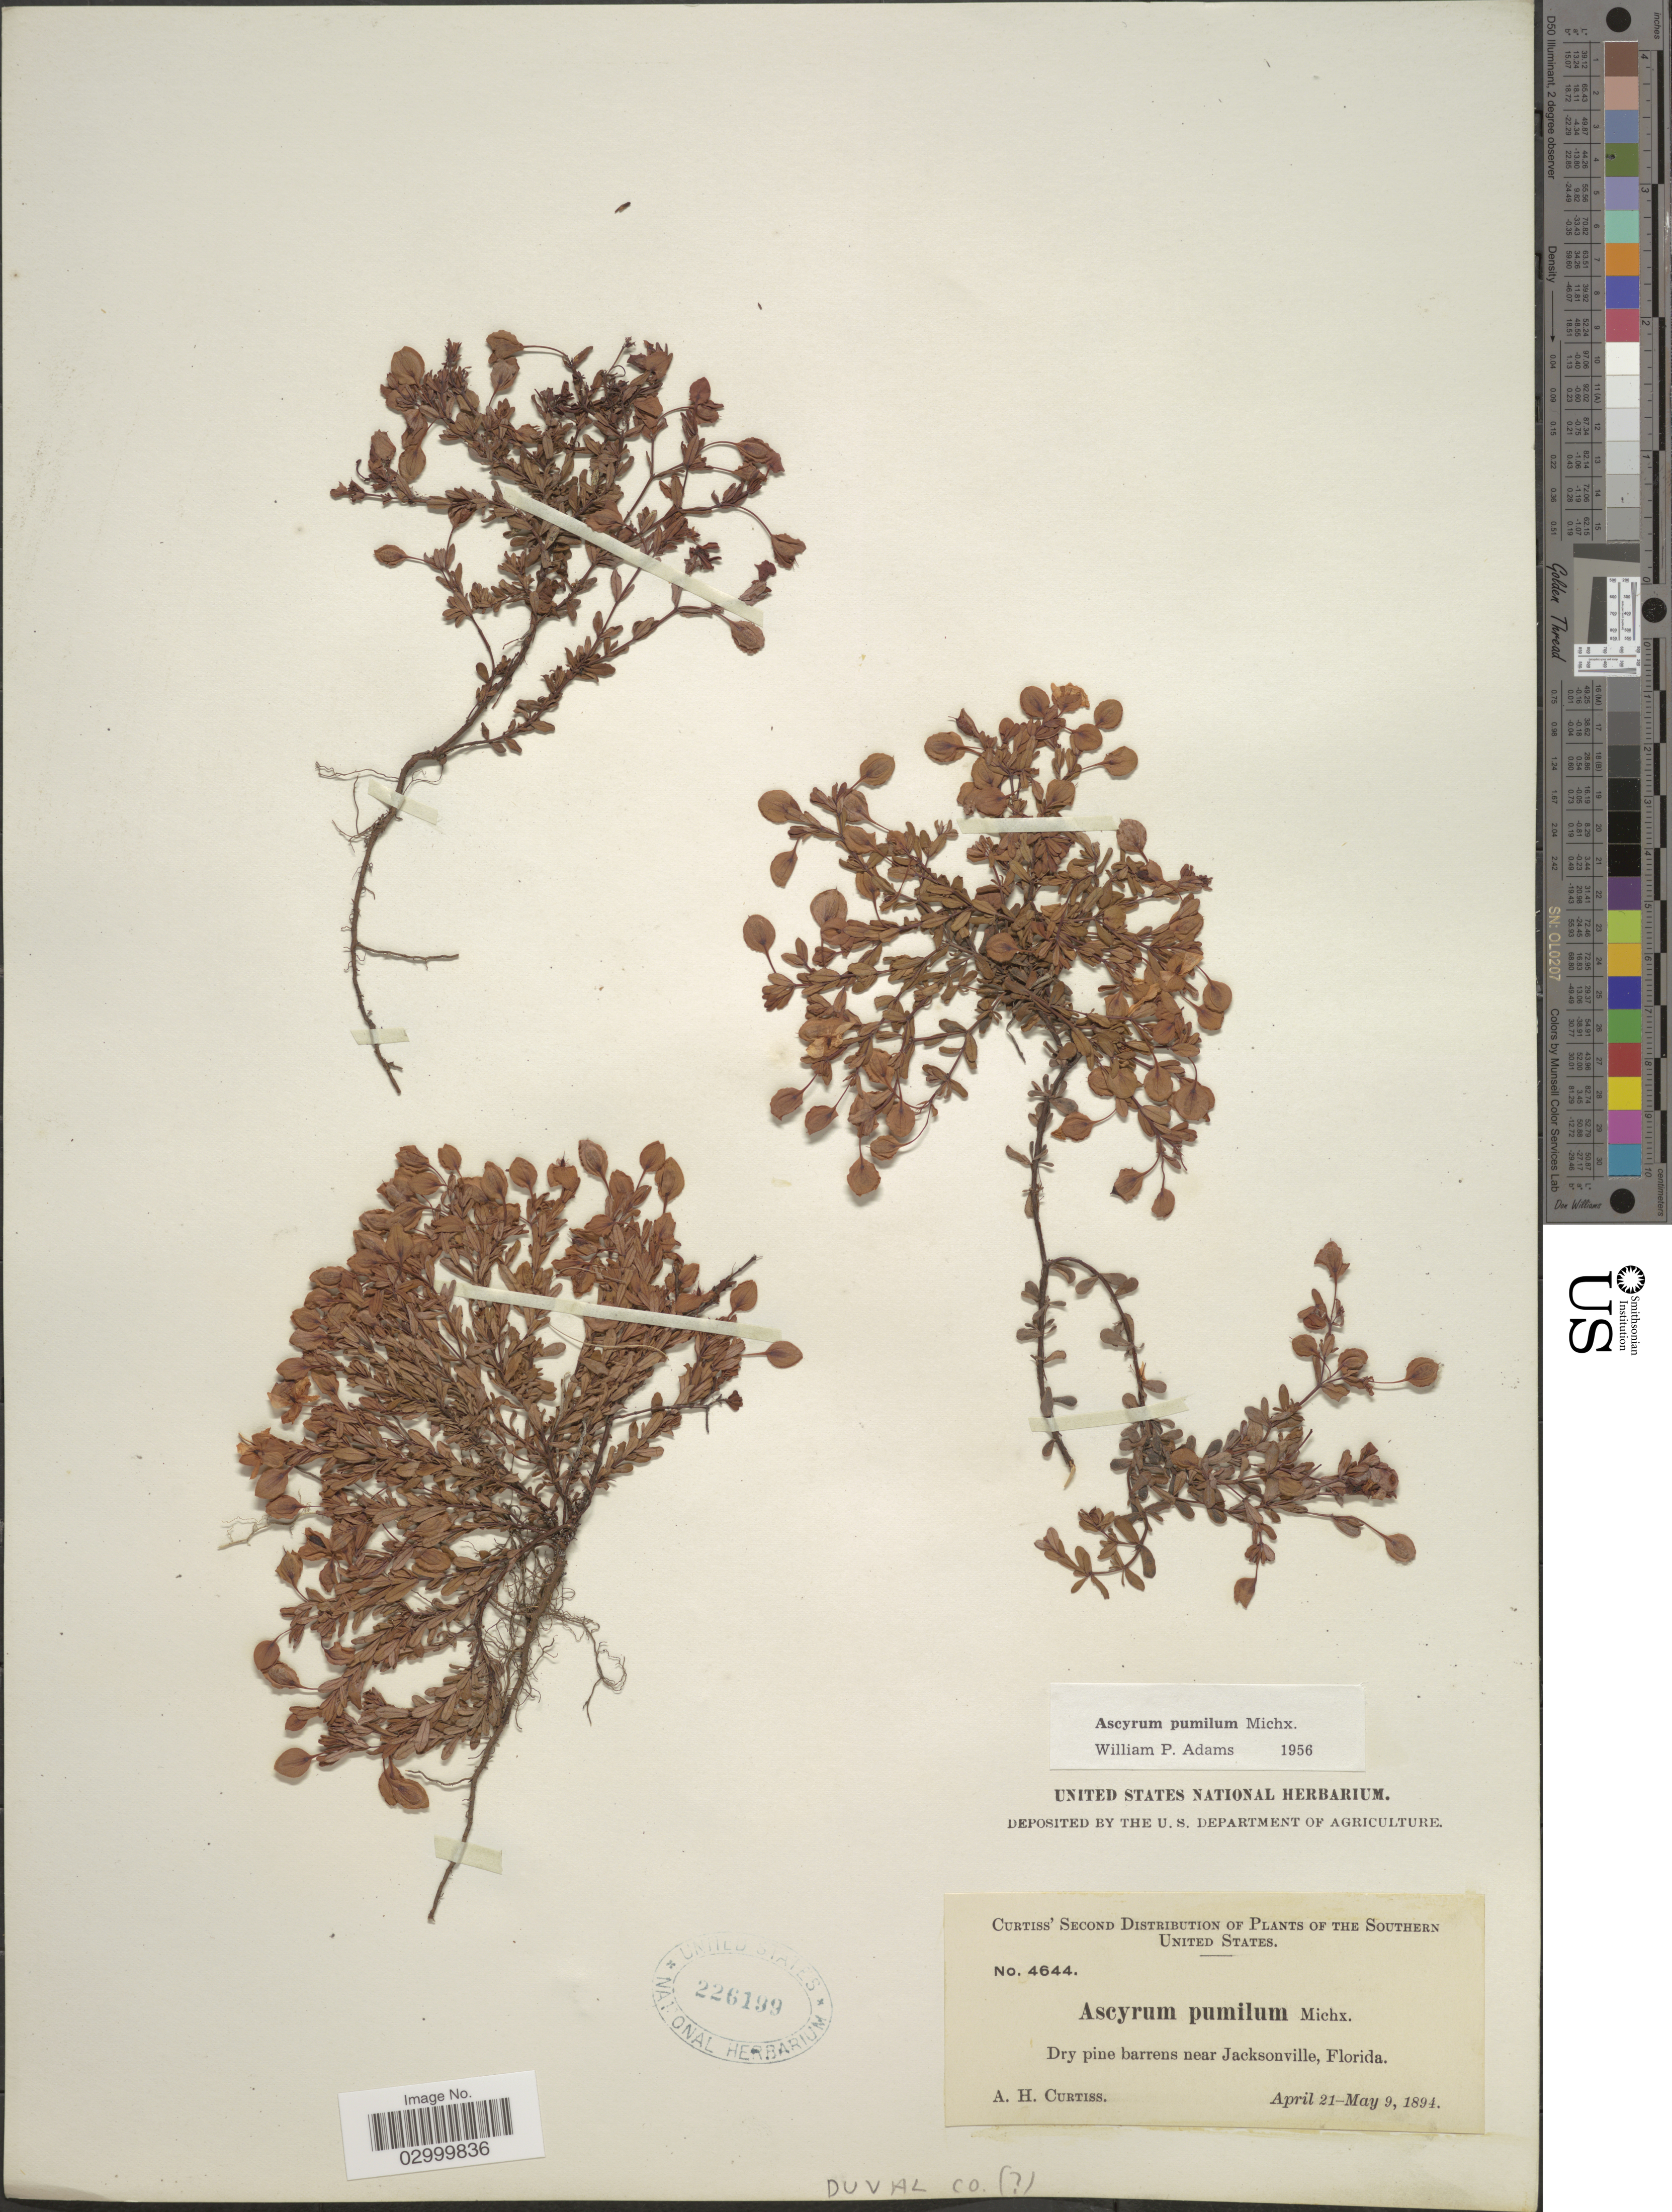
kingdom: Plantae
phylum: Tracheophyta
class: Magnoliopsida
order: Malpighiales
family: Hypericaceae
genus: Hypericum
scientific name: Hypericum suffructicosum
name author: W.P. Adams & N. Robson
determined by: Strong, Mark T., (BOT), Smithsonian Institution - National Museum of Natural History (UNITED STATES)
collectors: A. H. Curtiss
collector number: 4644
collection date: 1894-04-21/1894-05-09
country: United States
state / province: Florida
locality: Southern United States. Dry pine barrens near Jacksonville, Florida. Duval Co.( [unsure placement])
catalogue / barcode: US 226199